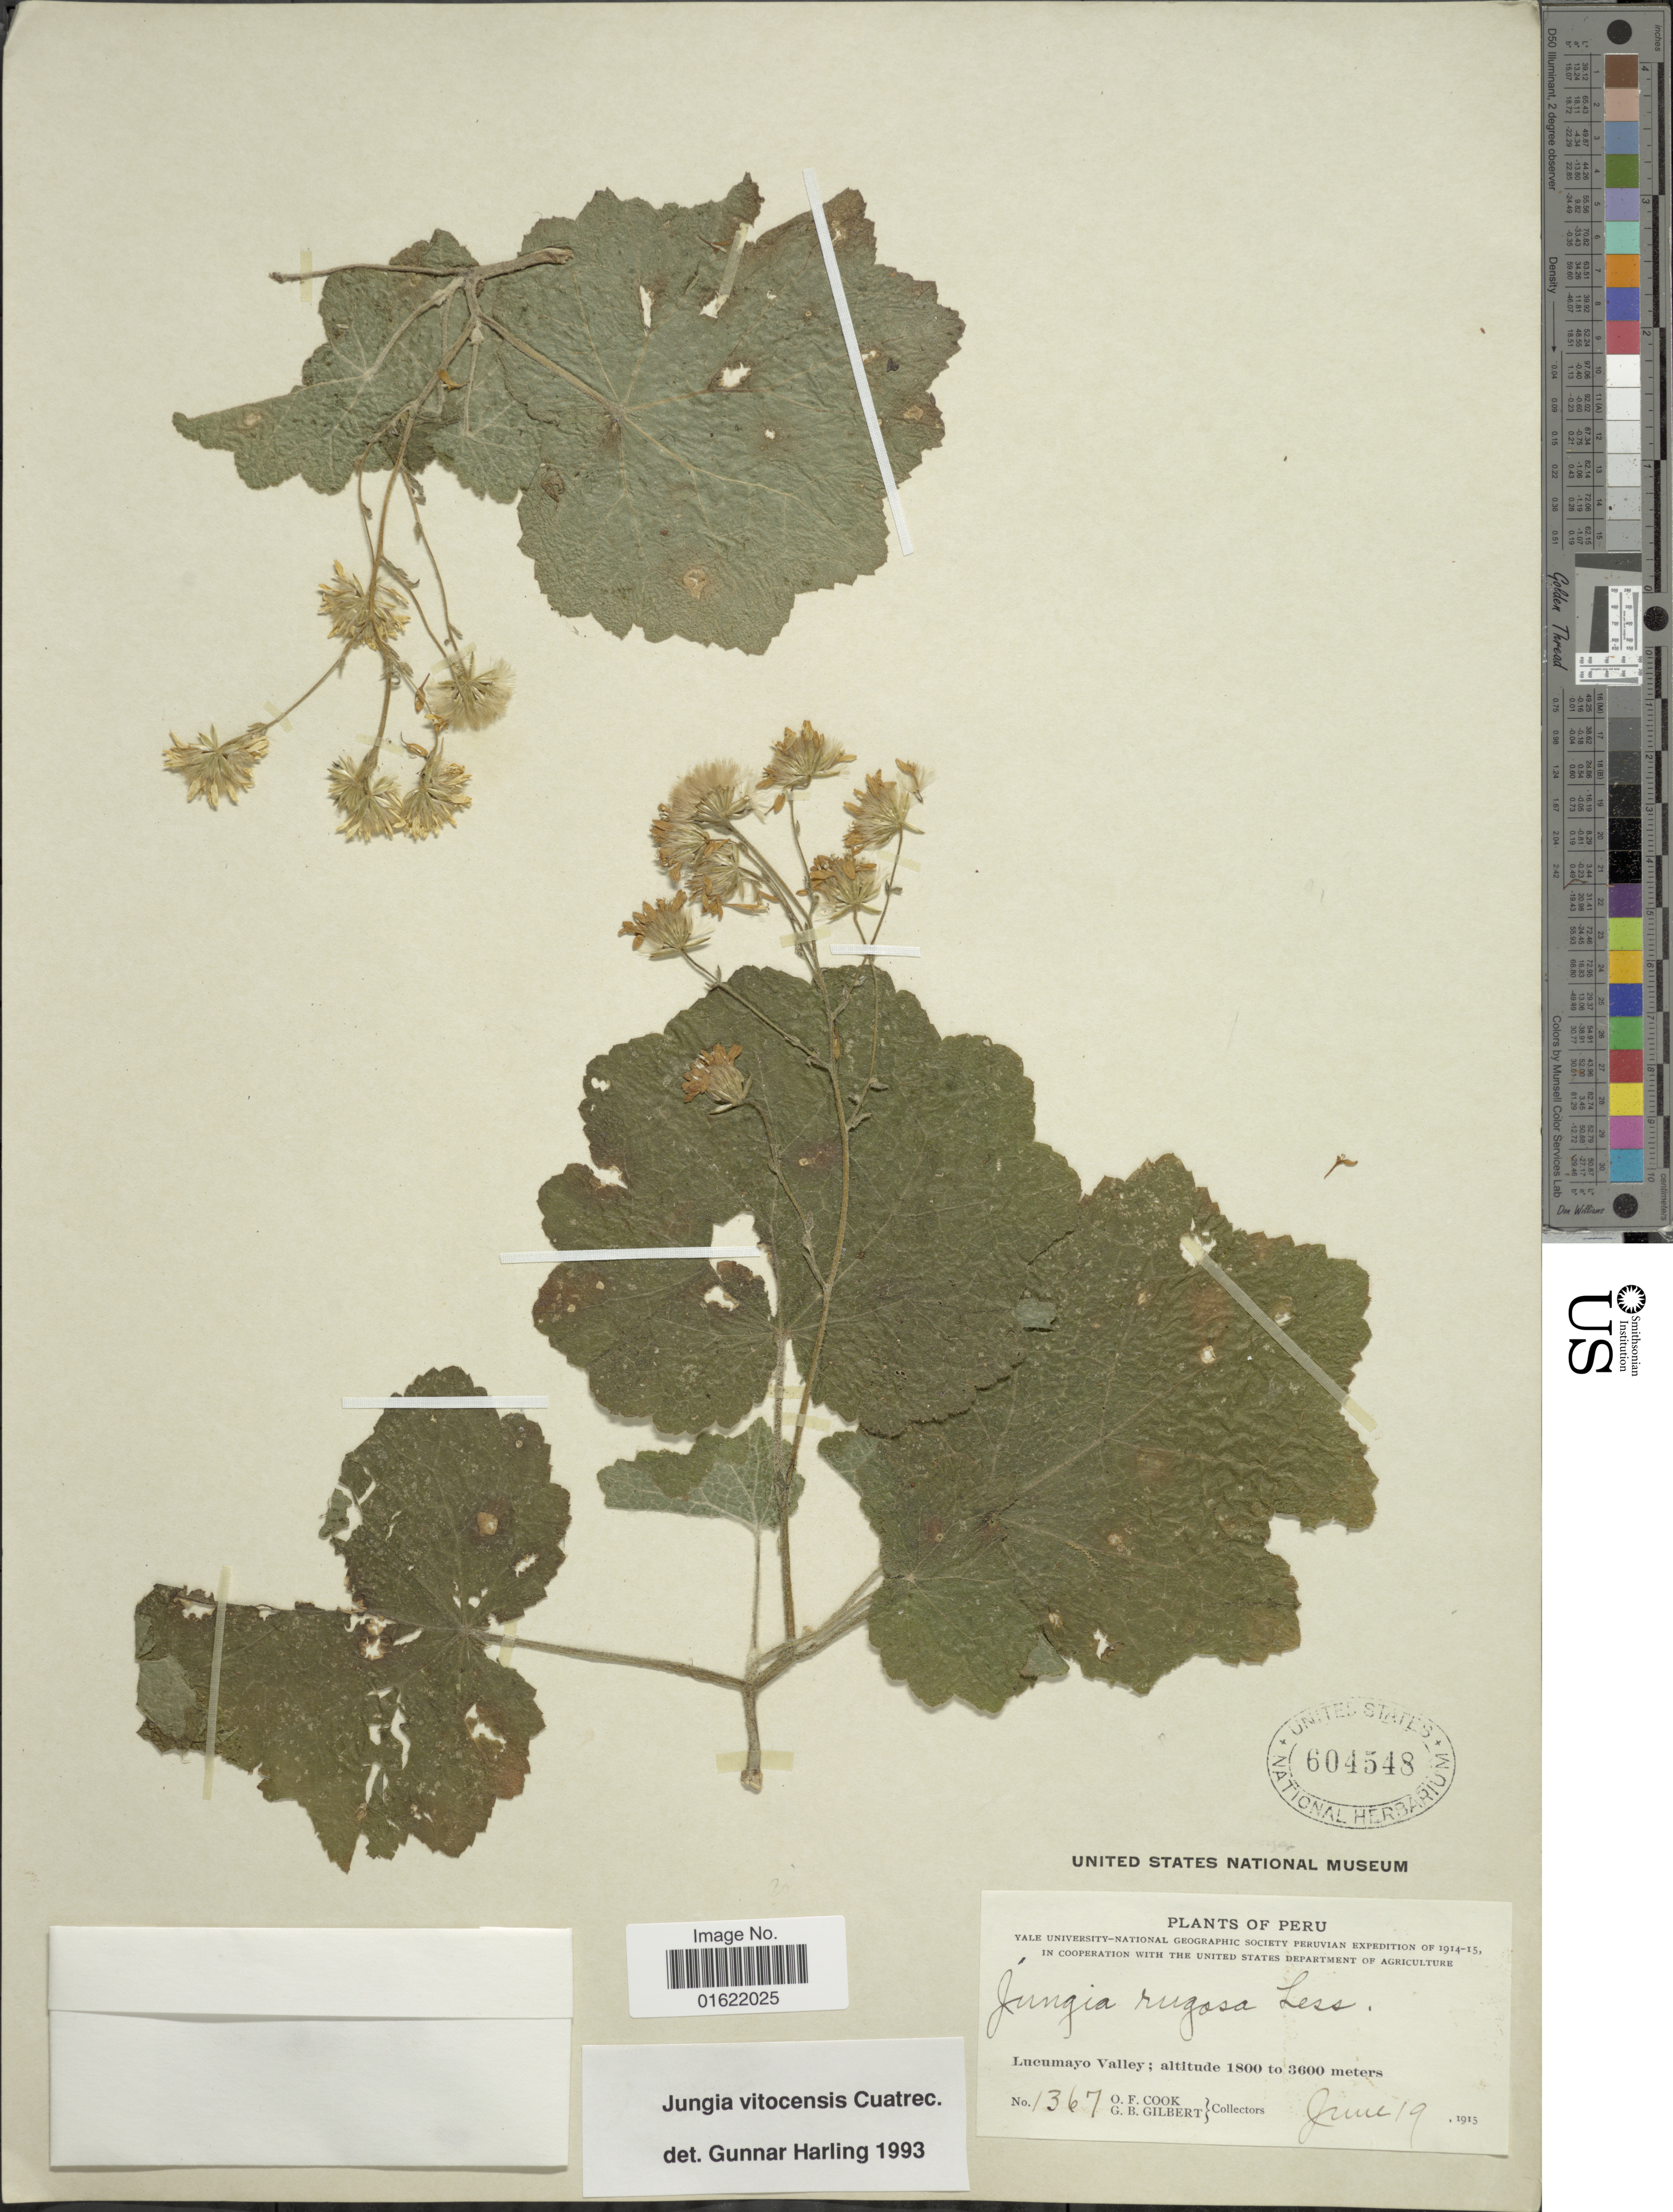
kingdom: Plantae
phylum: Tracheophyta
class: Magnoliopsida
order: Asterales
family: Asteraceae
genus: Jungia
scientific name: Jungia vitocensis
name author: Cuatrec.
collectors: O. F. Cook & G. B. Gilbert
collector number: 1367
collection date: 1915-06-19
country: Peru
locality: Lucumayo Valley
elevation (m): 1800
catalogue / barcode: US 604548